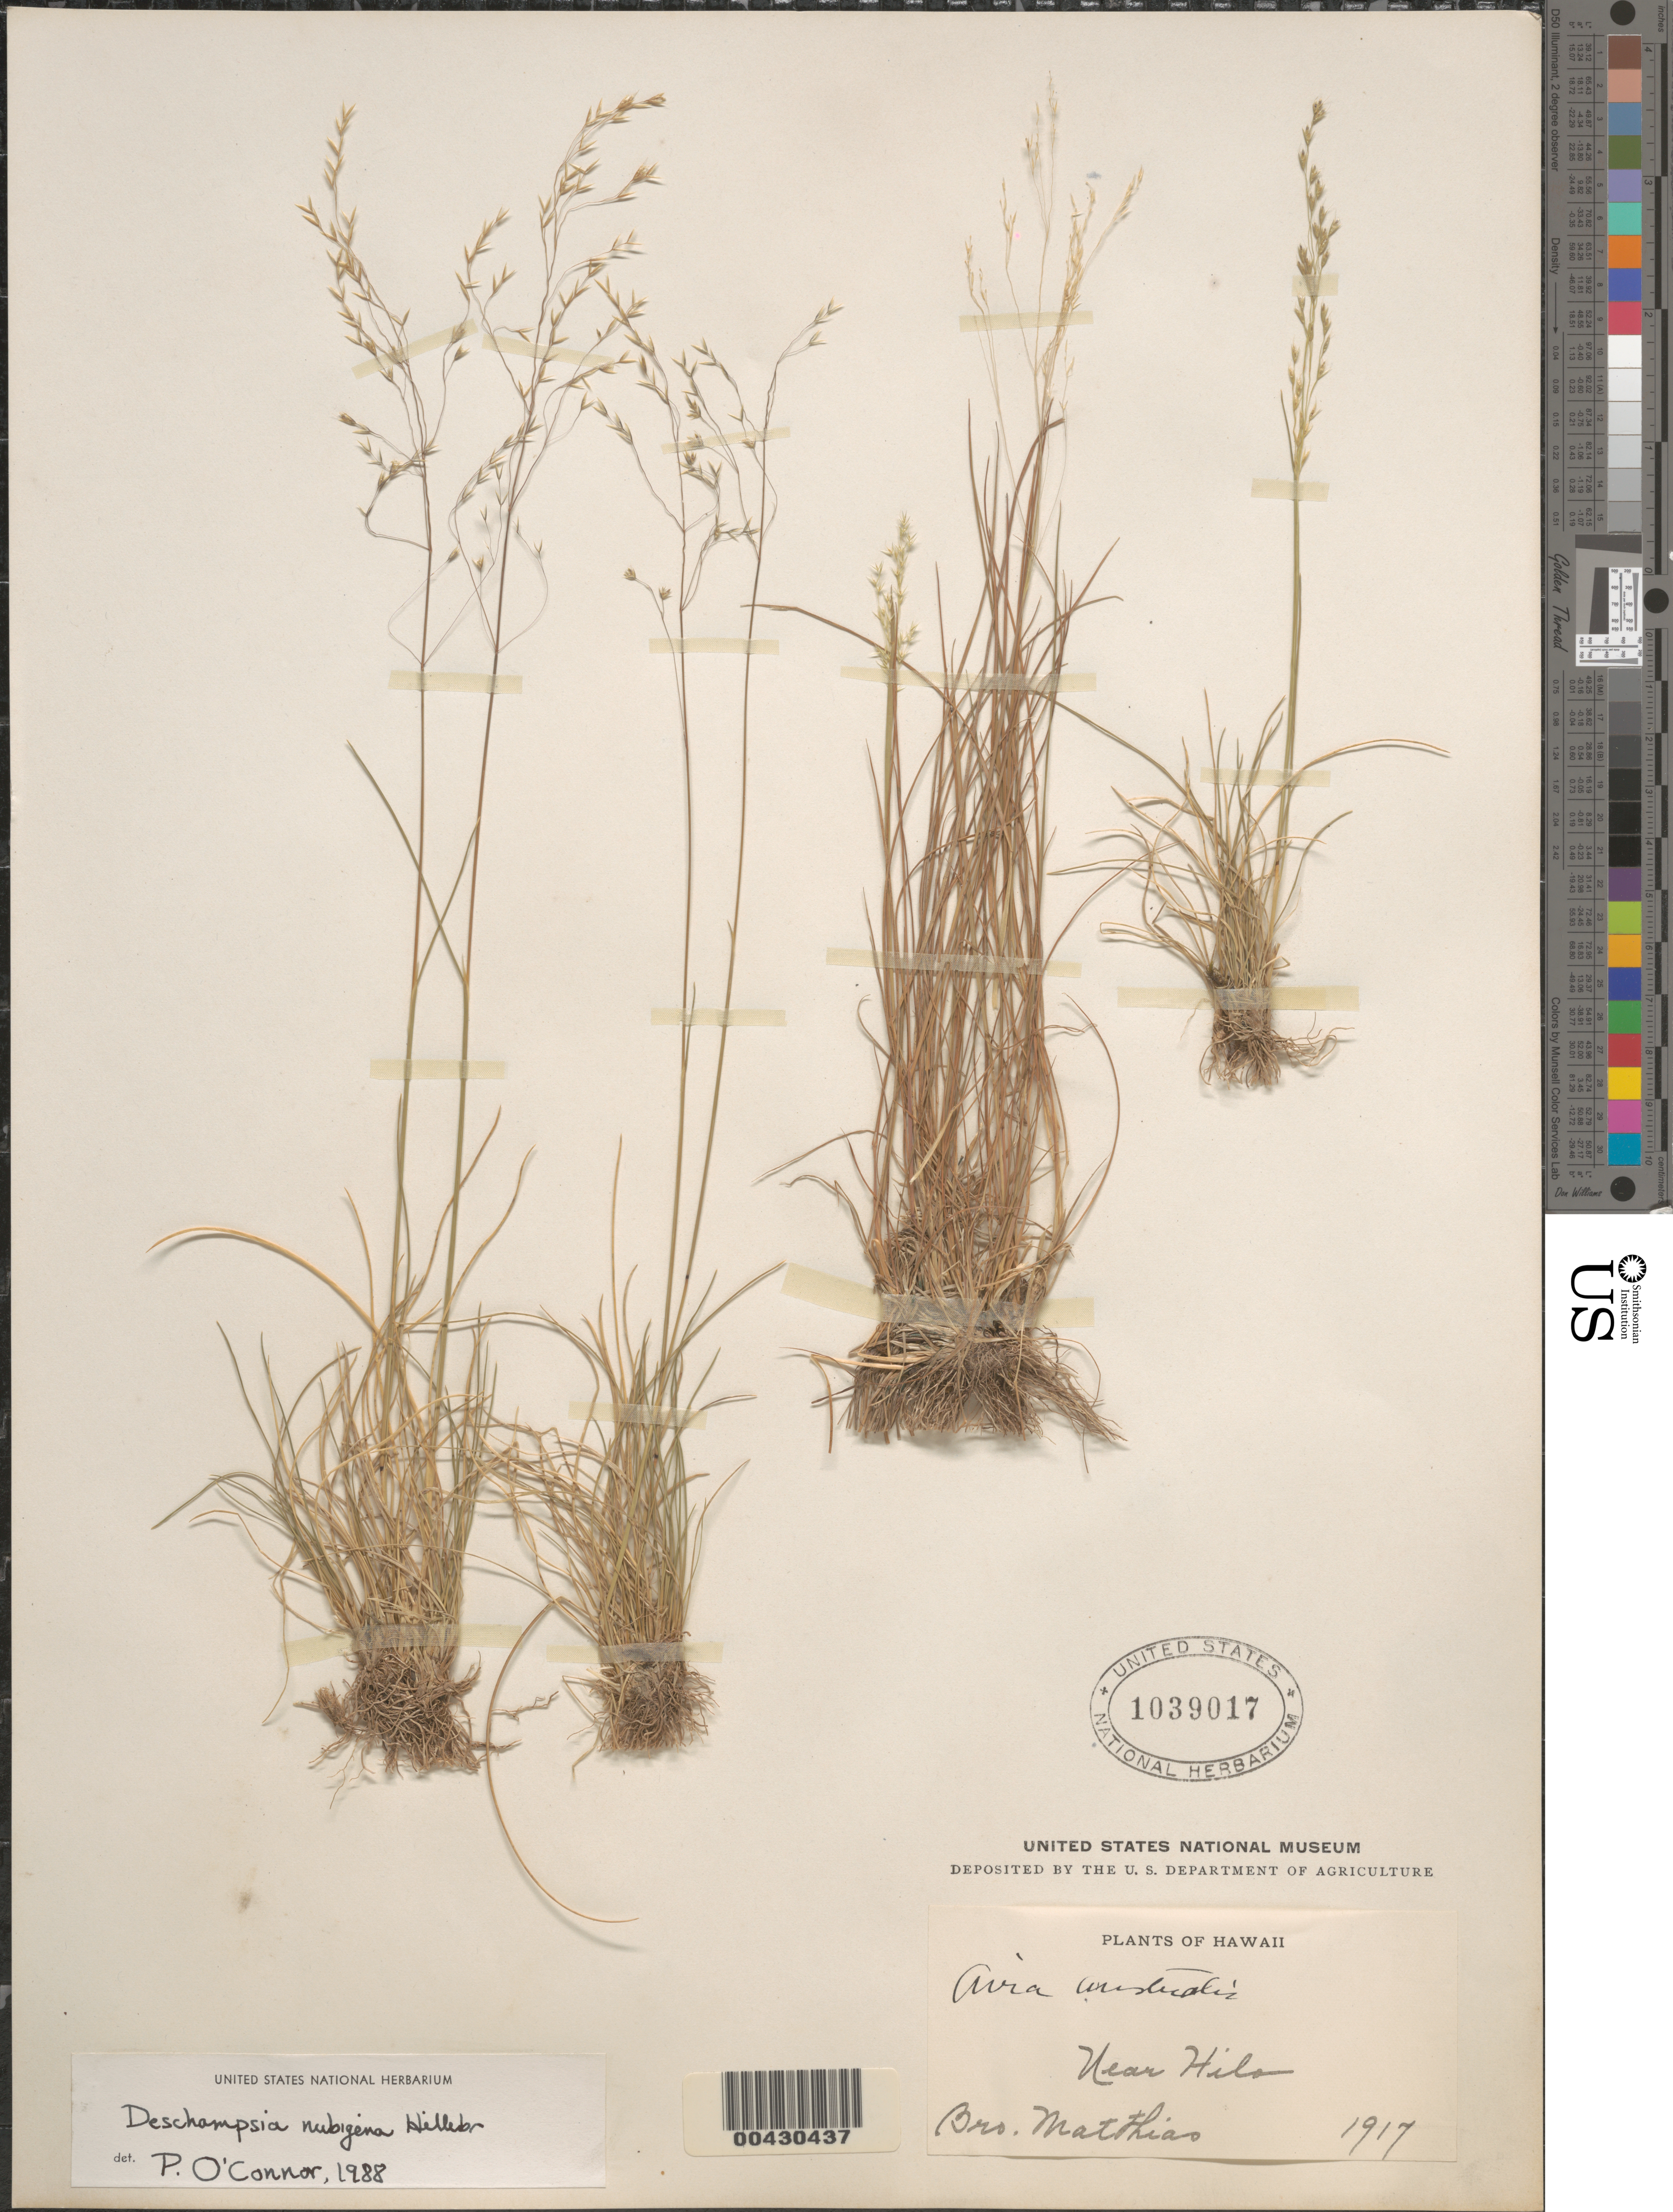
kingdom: Plantae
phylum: Tracheophyta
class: Liliopsida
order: Poales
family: Poaceae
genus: Deschampsia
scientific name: Deschampsia nubigena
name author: Hillebr.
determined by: O'Connor, P.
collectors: B. Matthias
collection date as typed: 1917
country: United States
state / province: Hawaii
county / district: Hawaii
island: Hawaii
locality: Near Hilo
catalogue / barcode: US 1039017